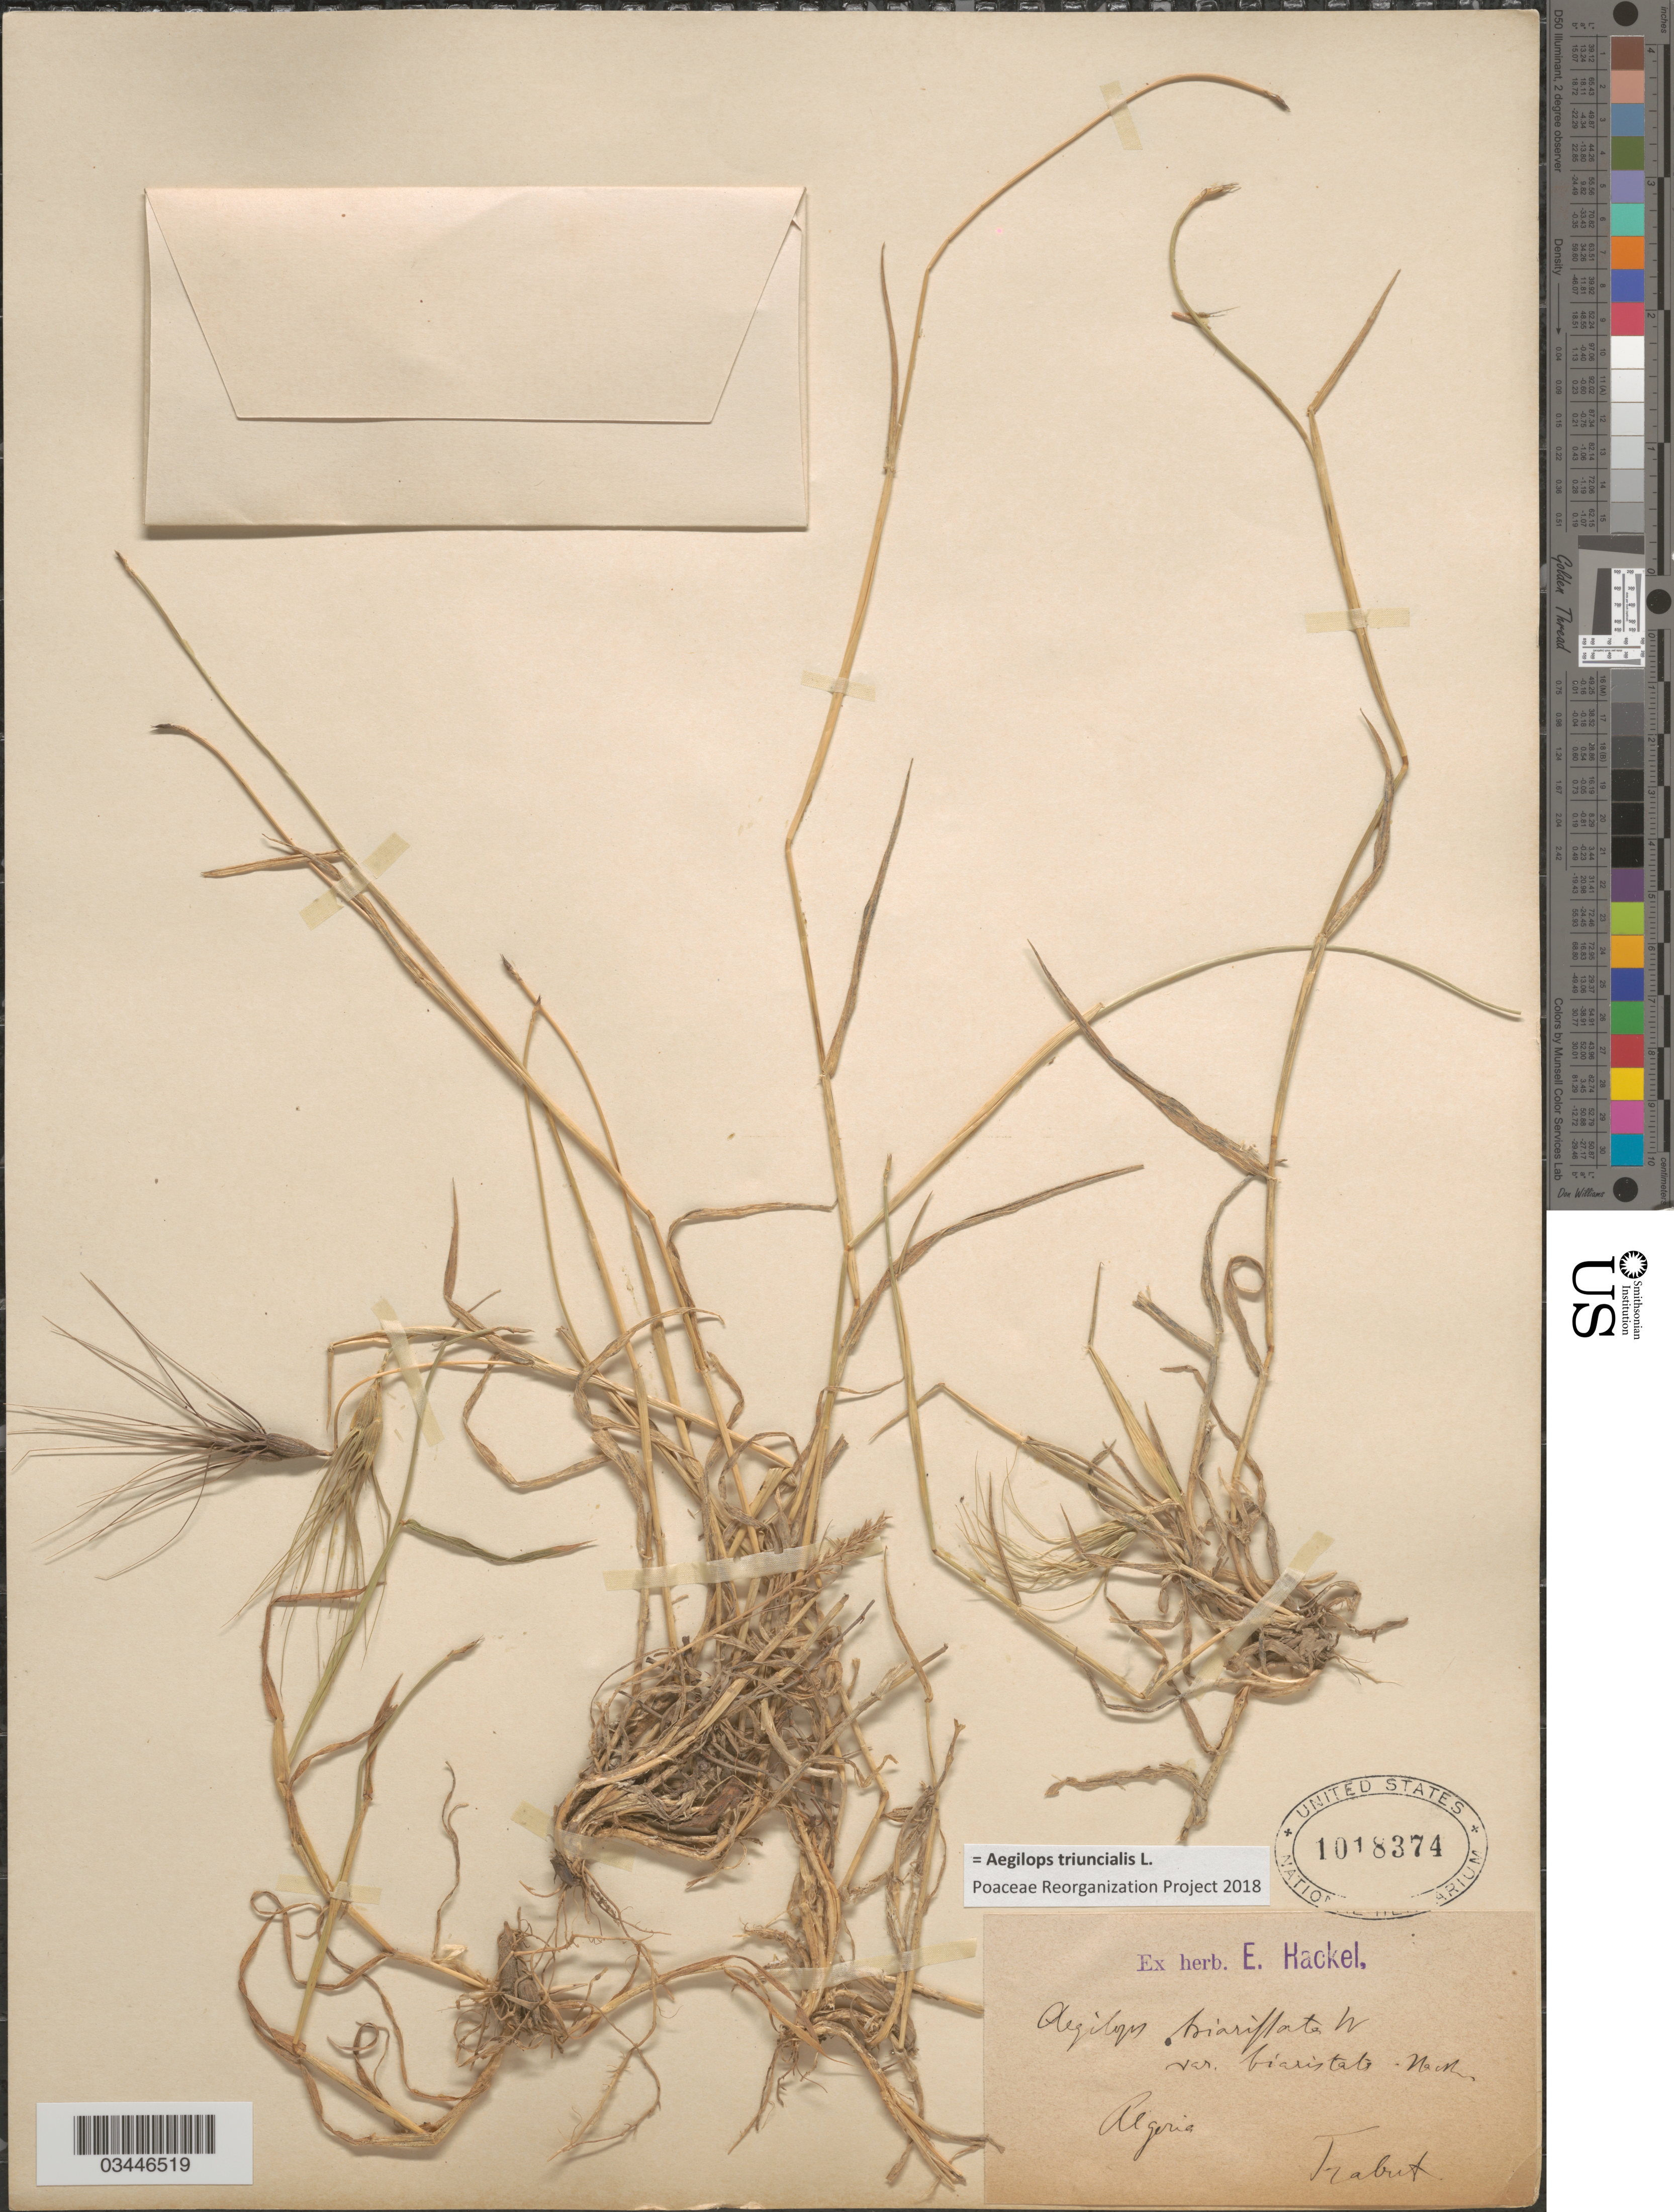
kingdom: Plantae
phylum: Tracheophyta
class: Liliopsida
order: Poales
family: Poaceae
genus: Aegilops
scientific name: Aegilops triuncialis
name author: L.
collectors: Trabut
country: Algeria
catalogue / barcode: US 1018374